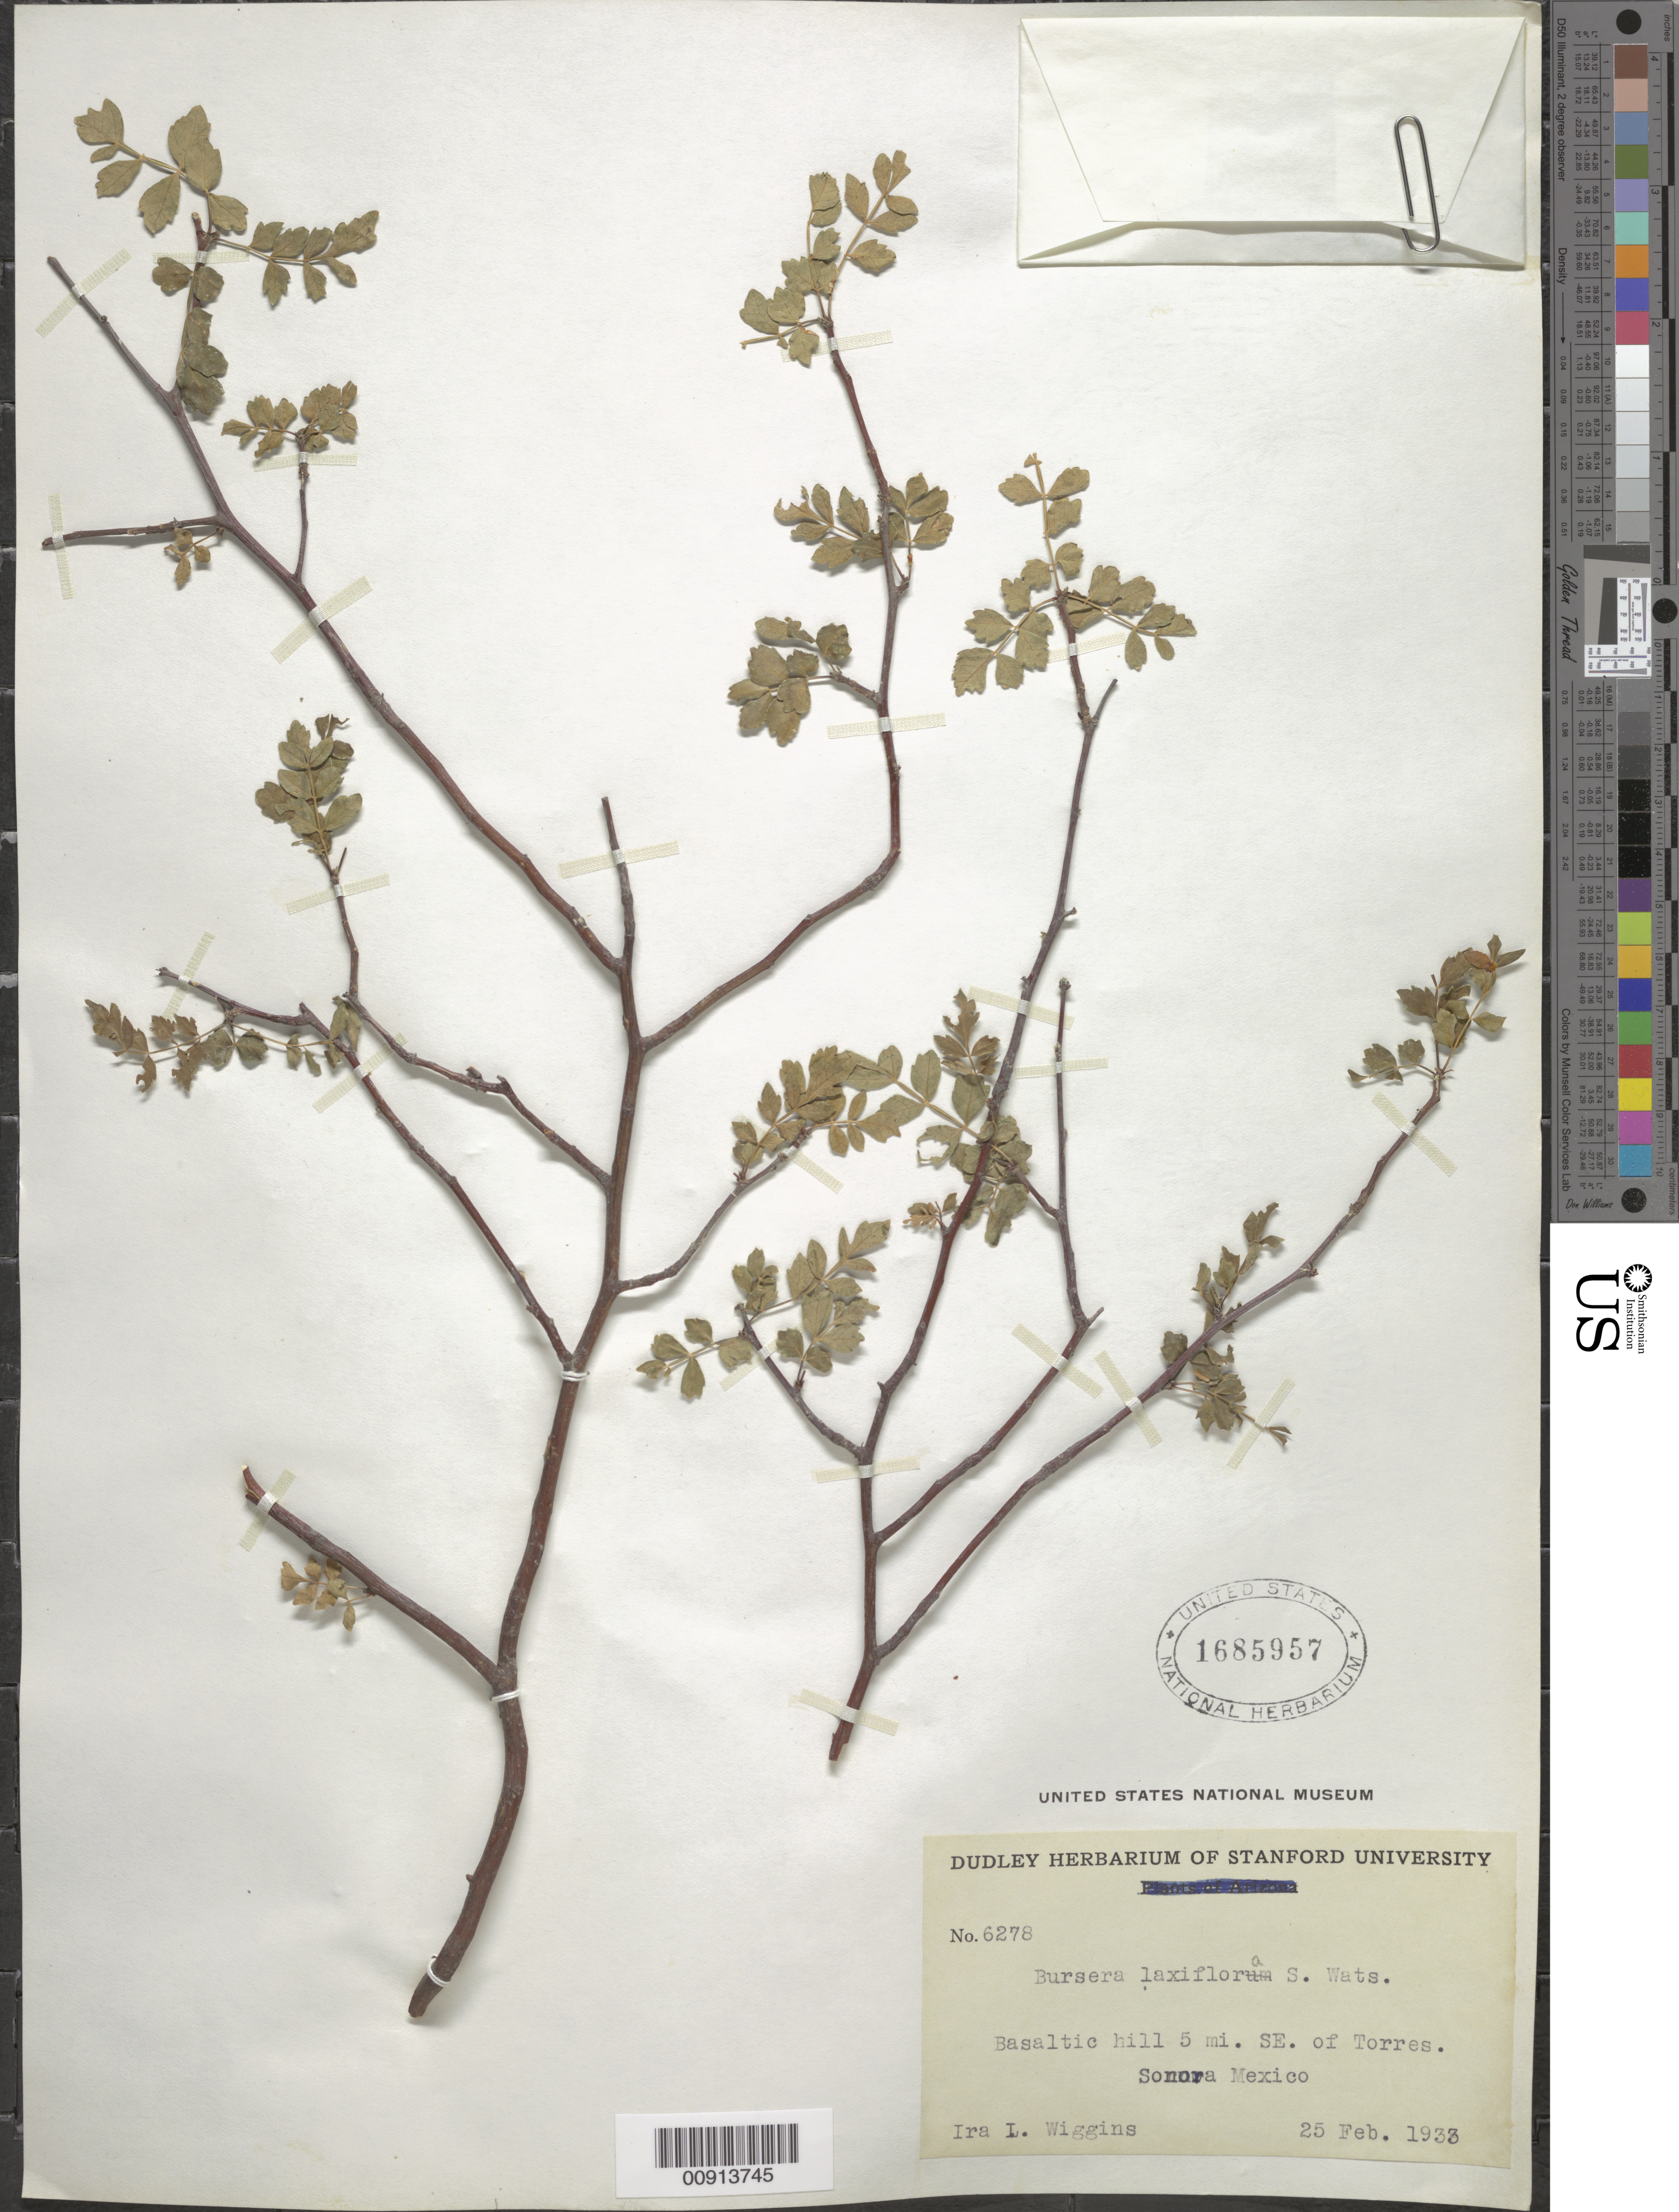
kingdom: Plantae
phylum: Tracheophyta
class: Magnoliopsida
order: Sapindales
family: Burseraceae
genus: Bursera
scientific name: Bursera laxiflora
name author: S. Watson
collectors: I. L. Wiggins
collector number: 6278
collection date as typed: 25 Feb 1933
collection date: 1933-02-25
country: Mexico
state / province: Sonora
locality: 5 mi. SE of Torres. Sonora.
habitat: Basaltic hill.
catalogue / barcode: US 1685957